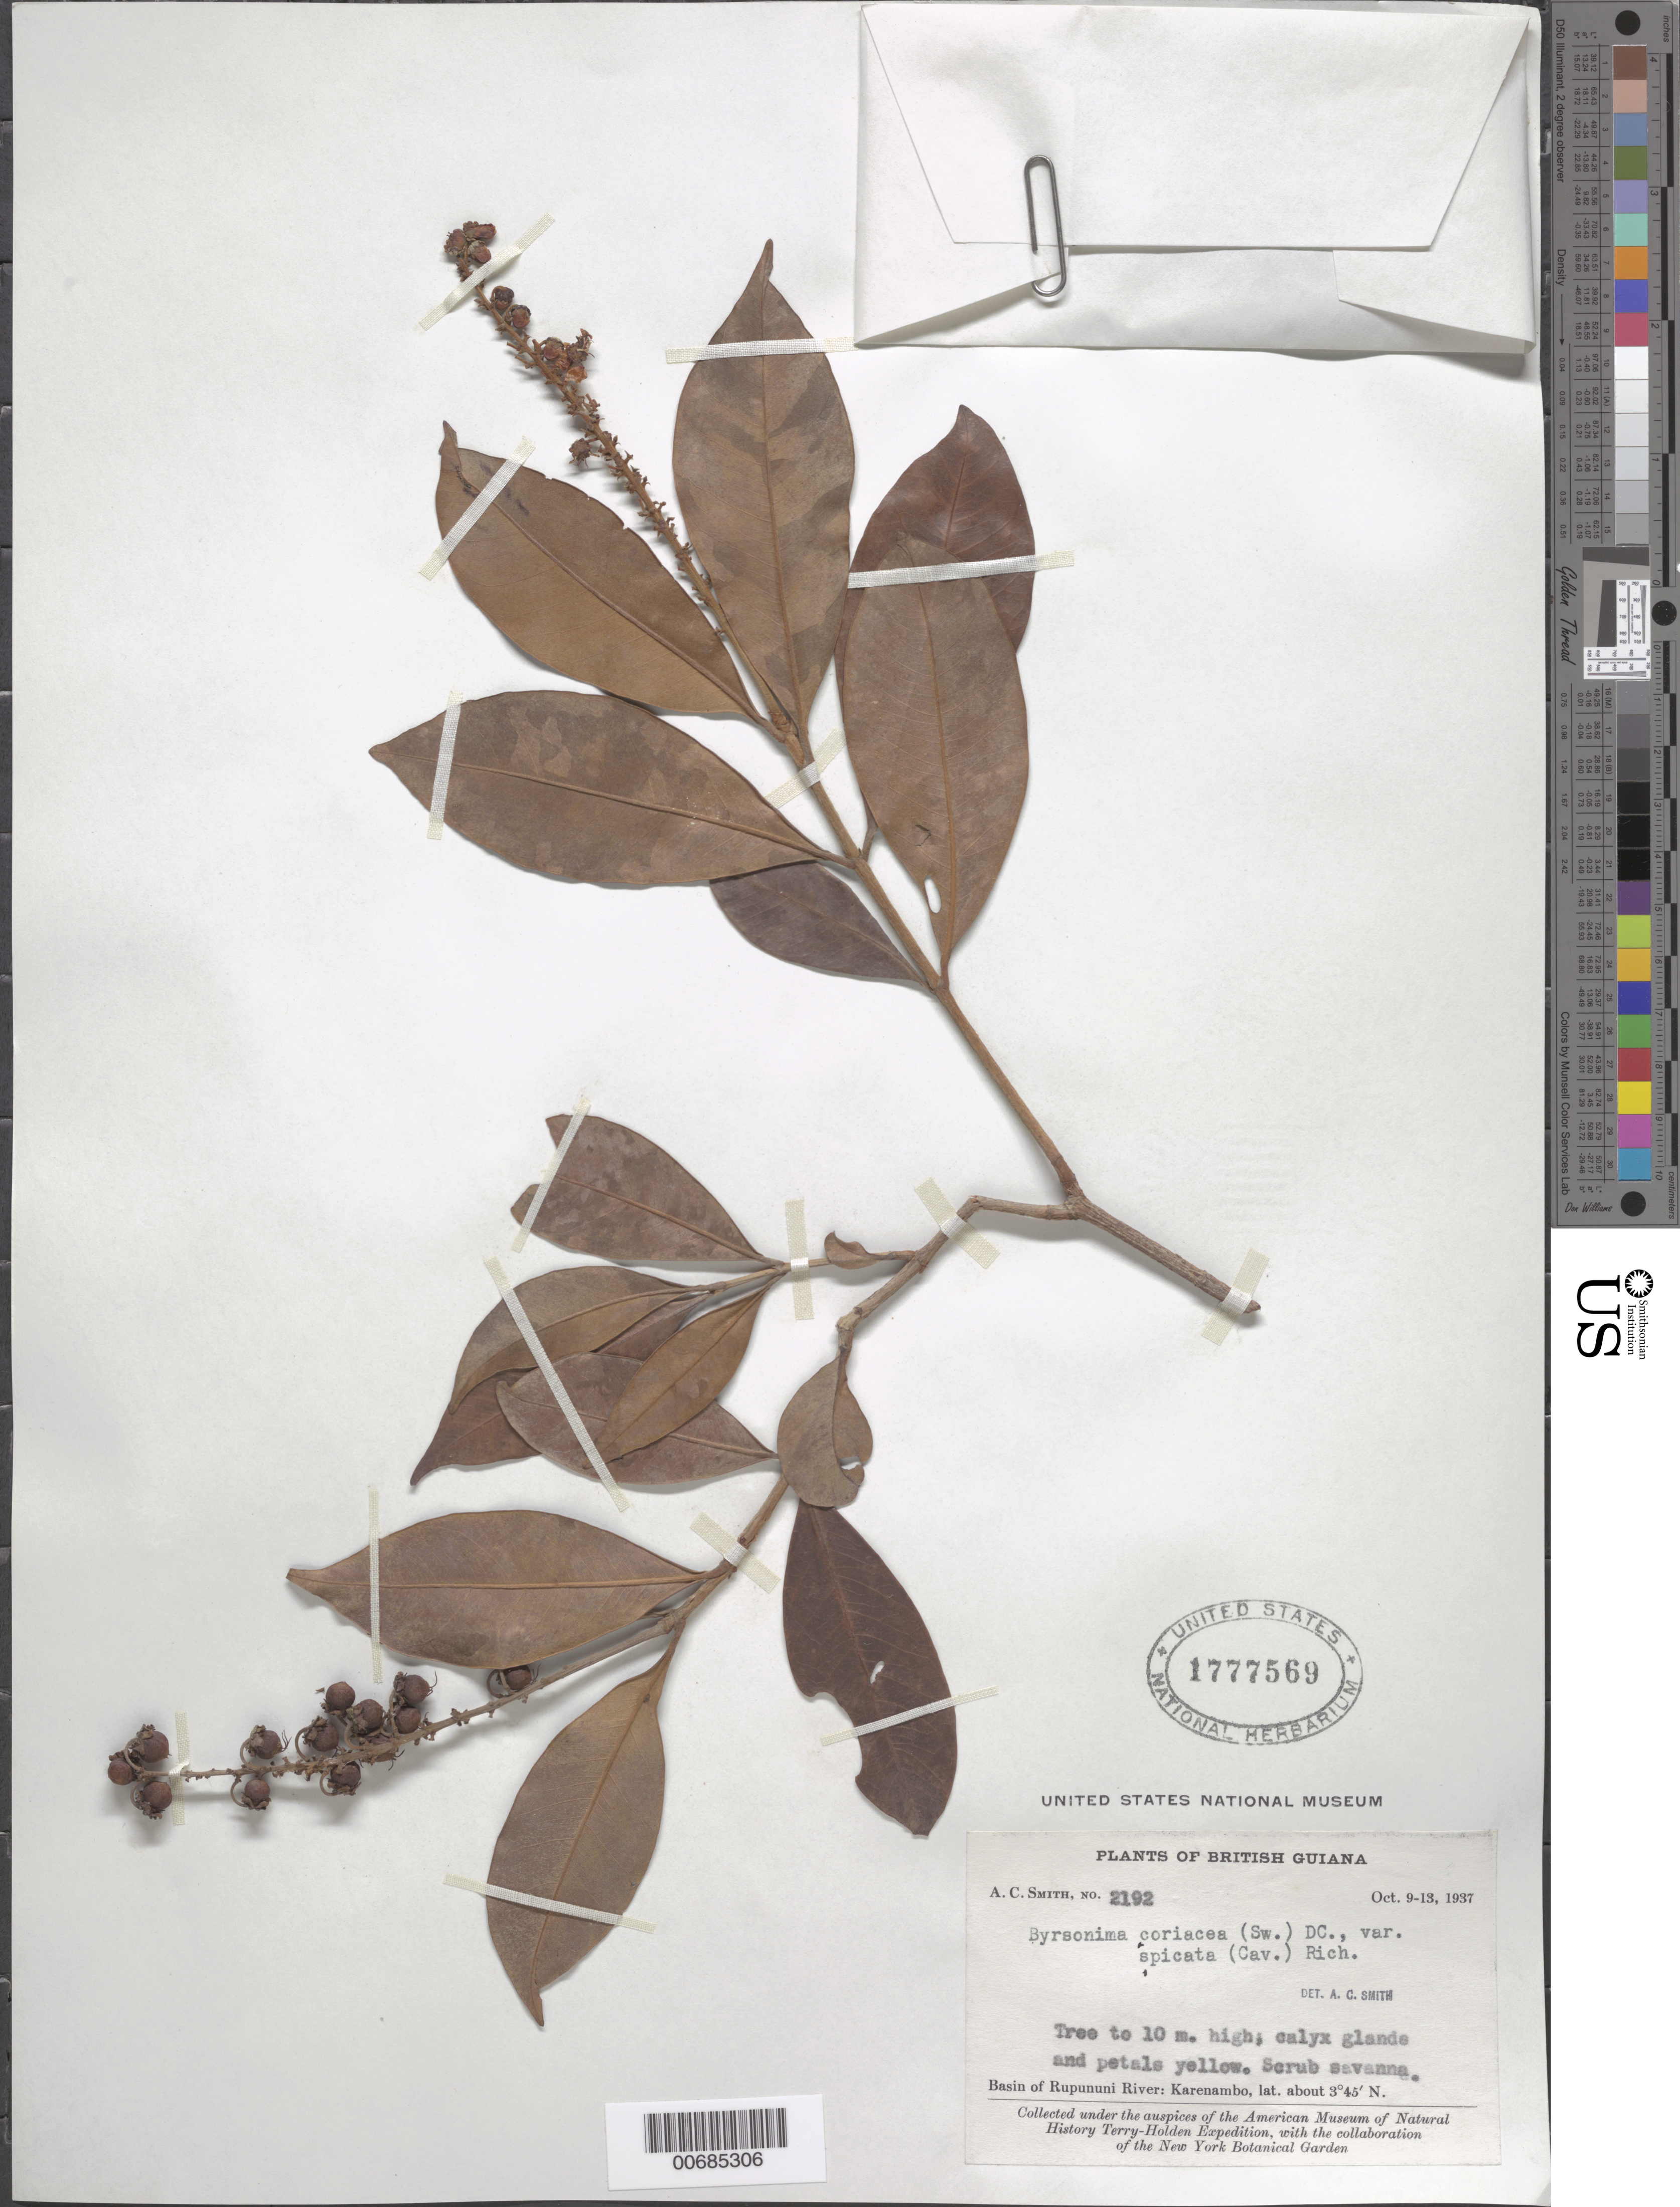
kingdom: Plantae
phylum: Tracheophyta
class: Magnoliopsida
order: Malpighiales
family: Malpighiaceae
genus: Byrsonima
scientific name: Byrsonima coriacea var. spicata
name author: (Cav.) Nied.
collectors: A. C. Smith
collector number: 2192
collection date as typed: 9-Oct-37 to 13-Oct-37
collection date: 1937-10-09/1937-10-13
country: Guyana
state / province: U. Takutu-U. Essequibo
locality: Karanambo, Rupununi River basin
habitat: Scrub savanna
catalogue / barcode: US 1777569